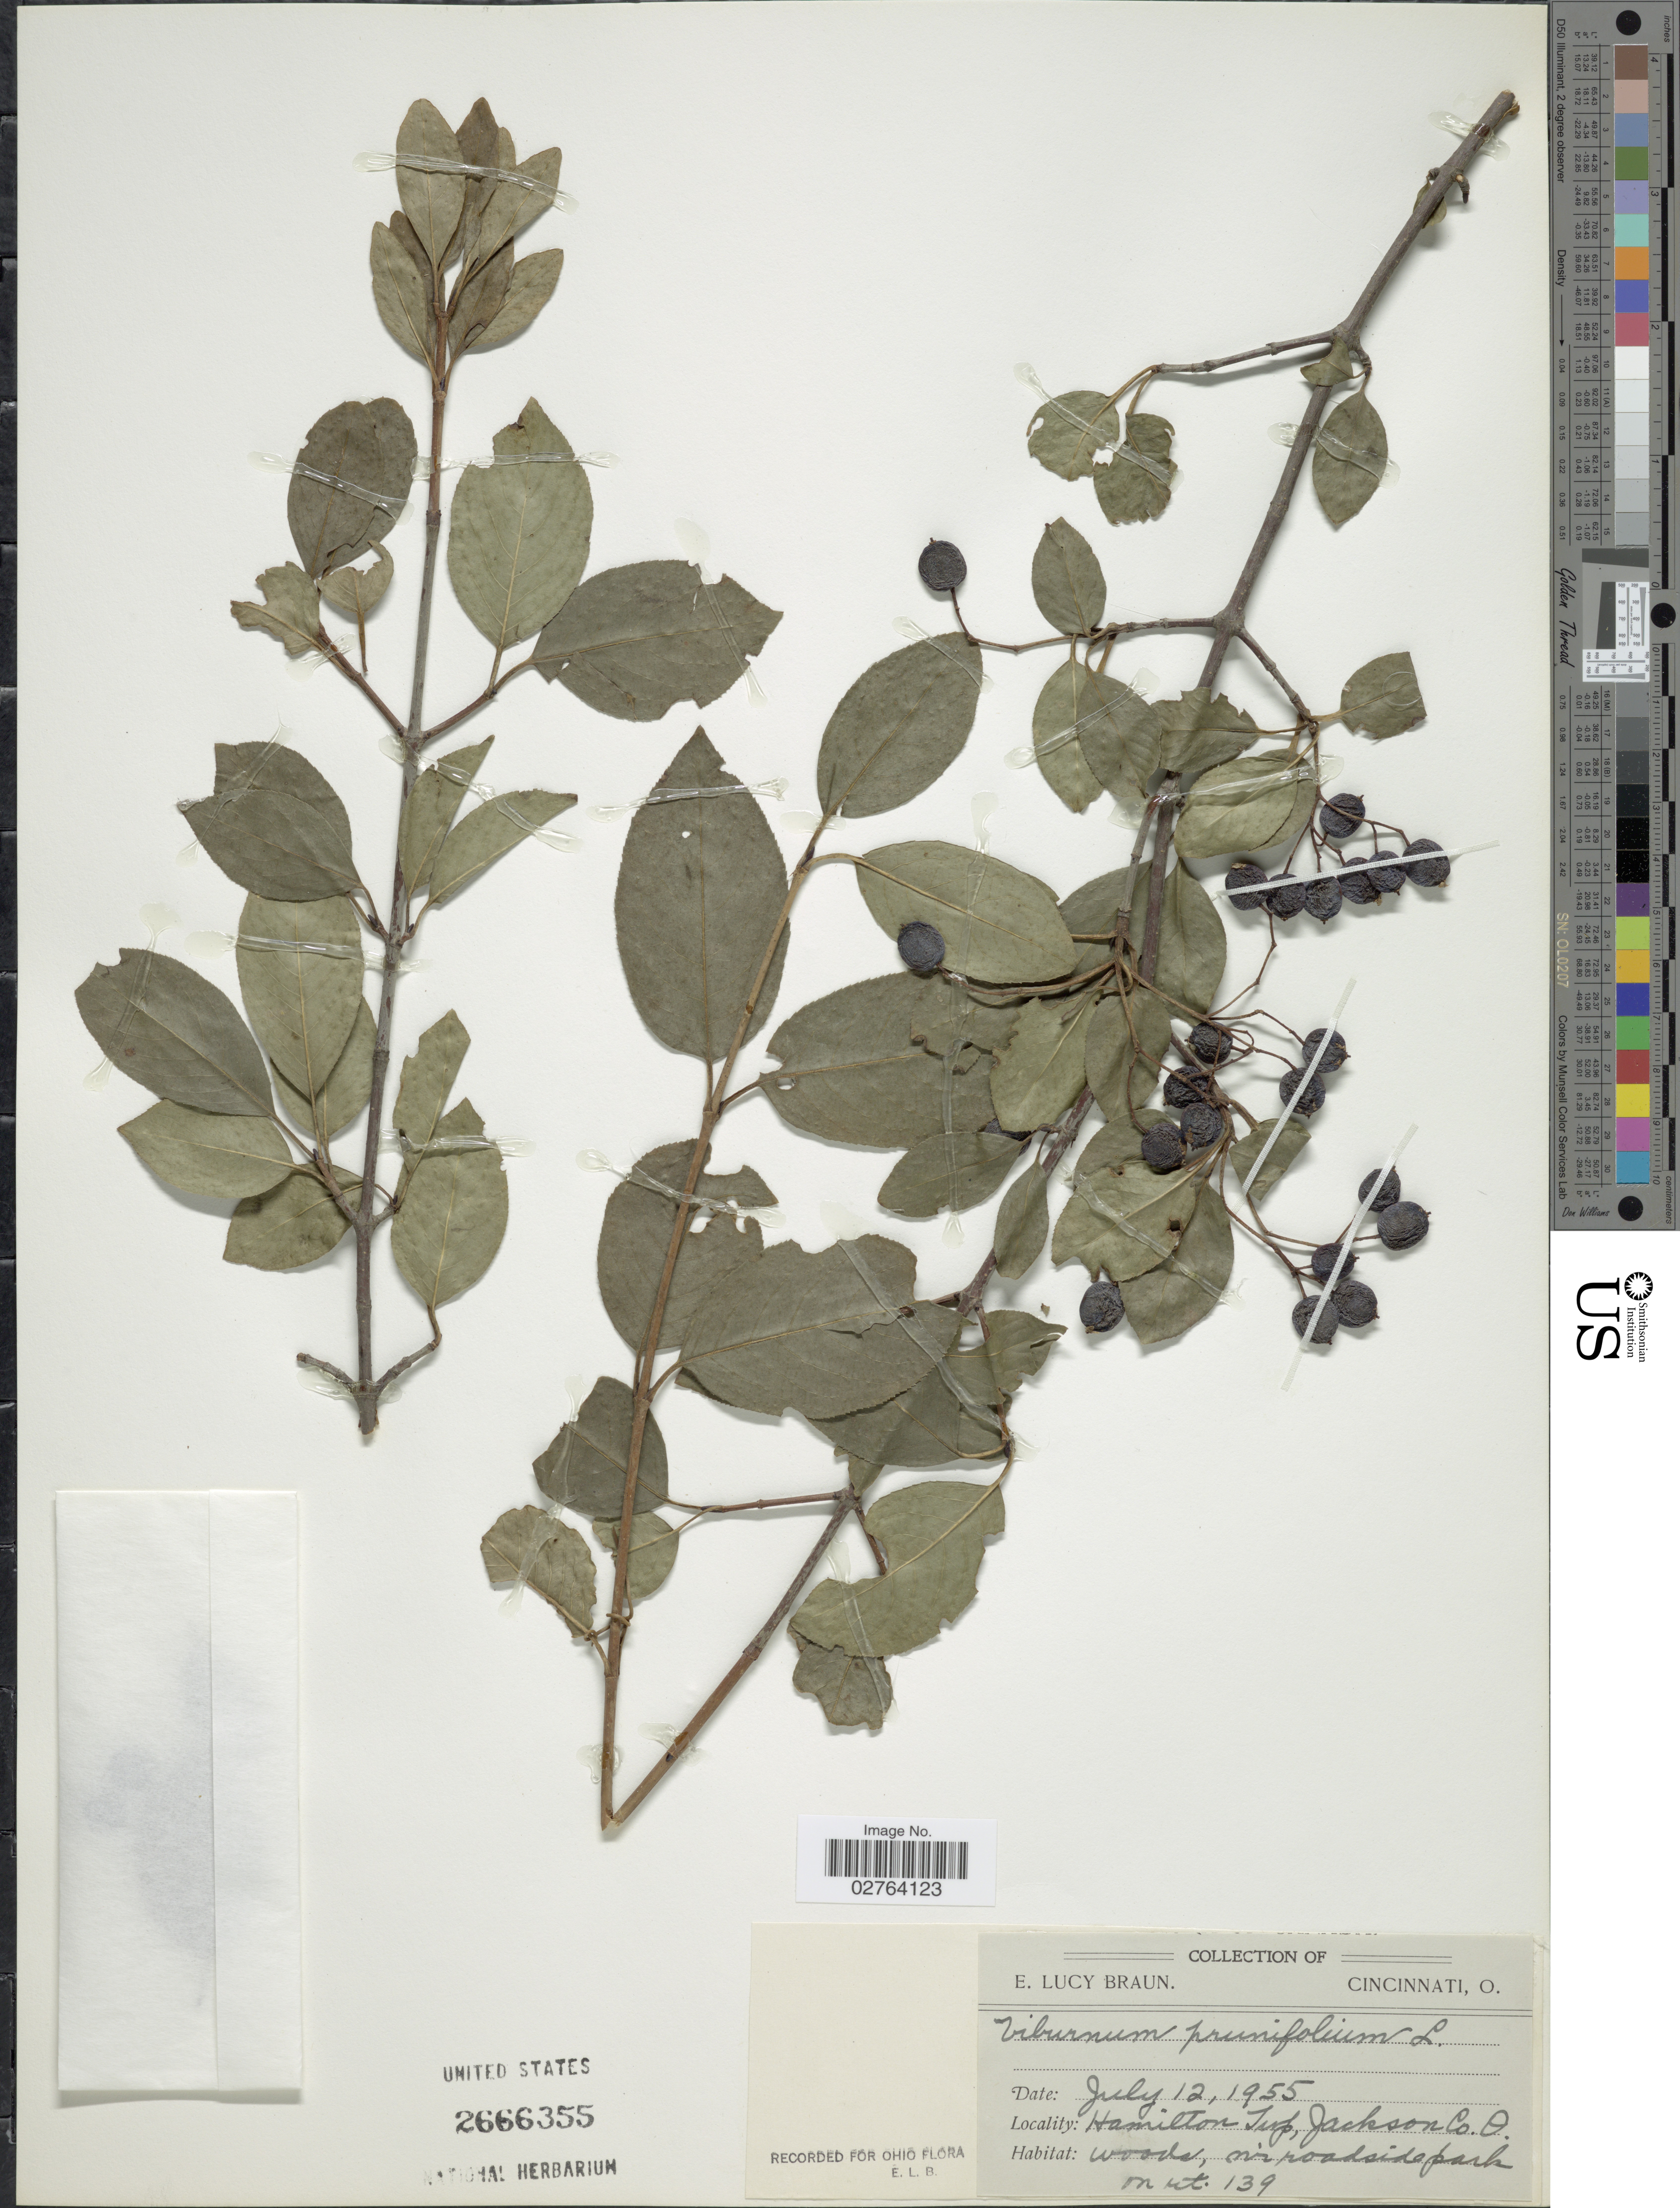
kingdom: Plantae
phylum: Tracheophyta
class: Magnoliopsida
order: Dipsacales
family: Viburnaceae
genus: Viburnum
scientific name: Viburnum prunifolium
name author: L.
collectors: E. L. Braun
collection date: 1955-07-12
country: United States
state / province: Ohio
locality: Hamilton Twp, Jackson Co.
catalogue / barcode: US 2666355